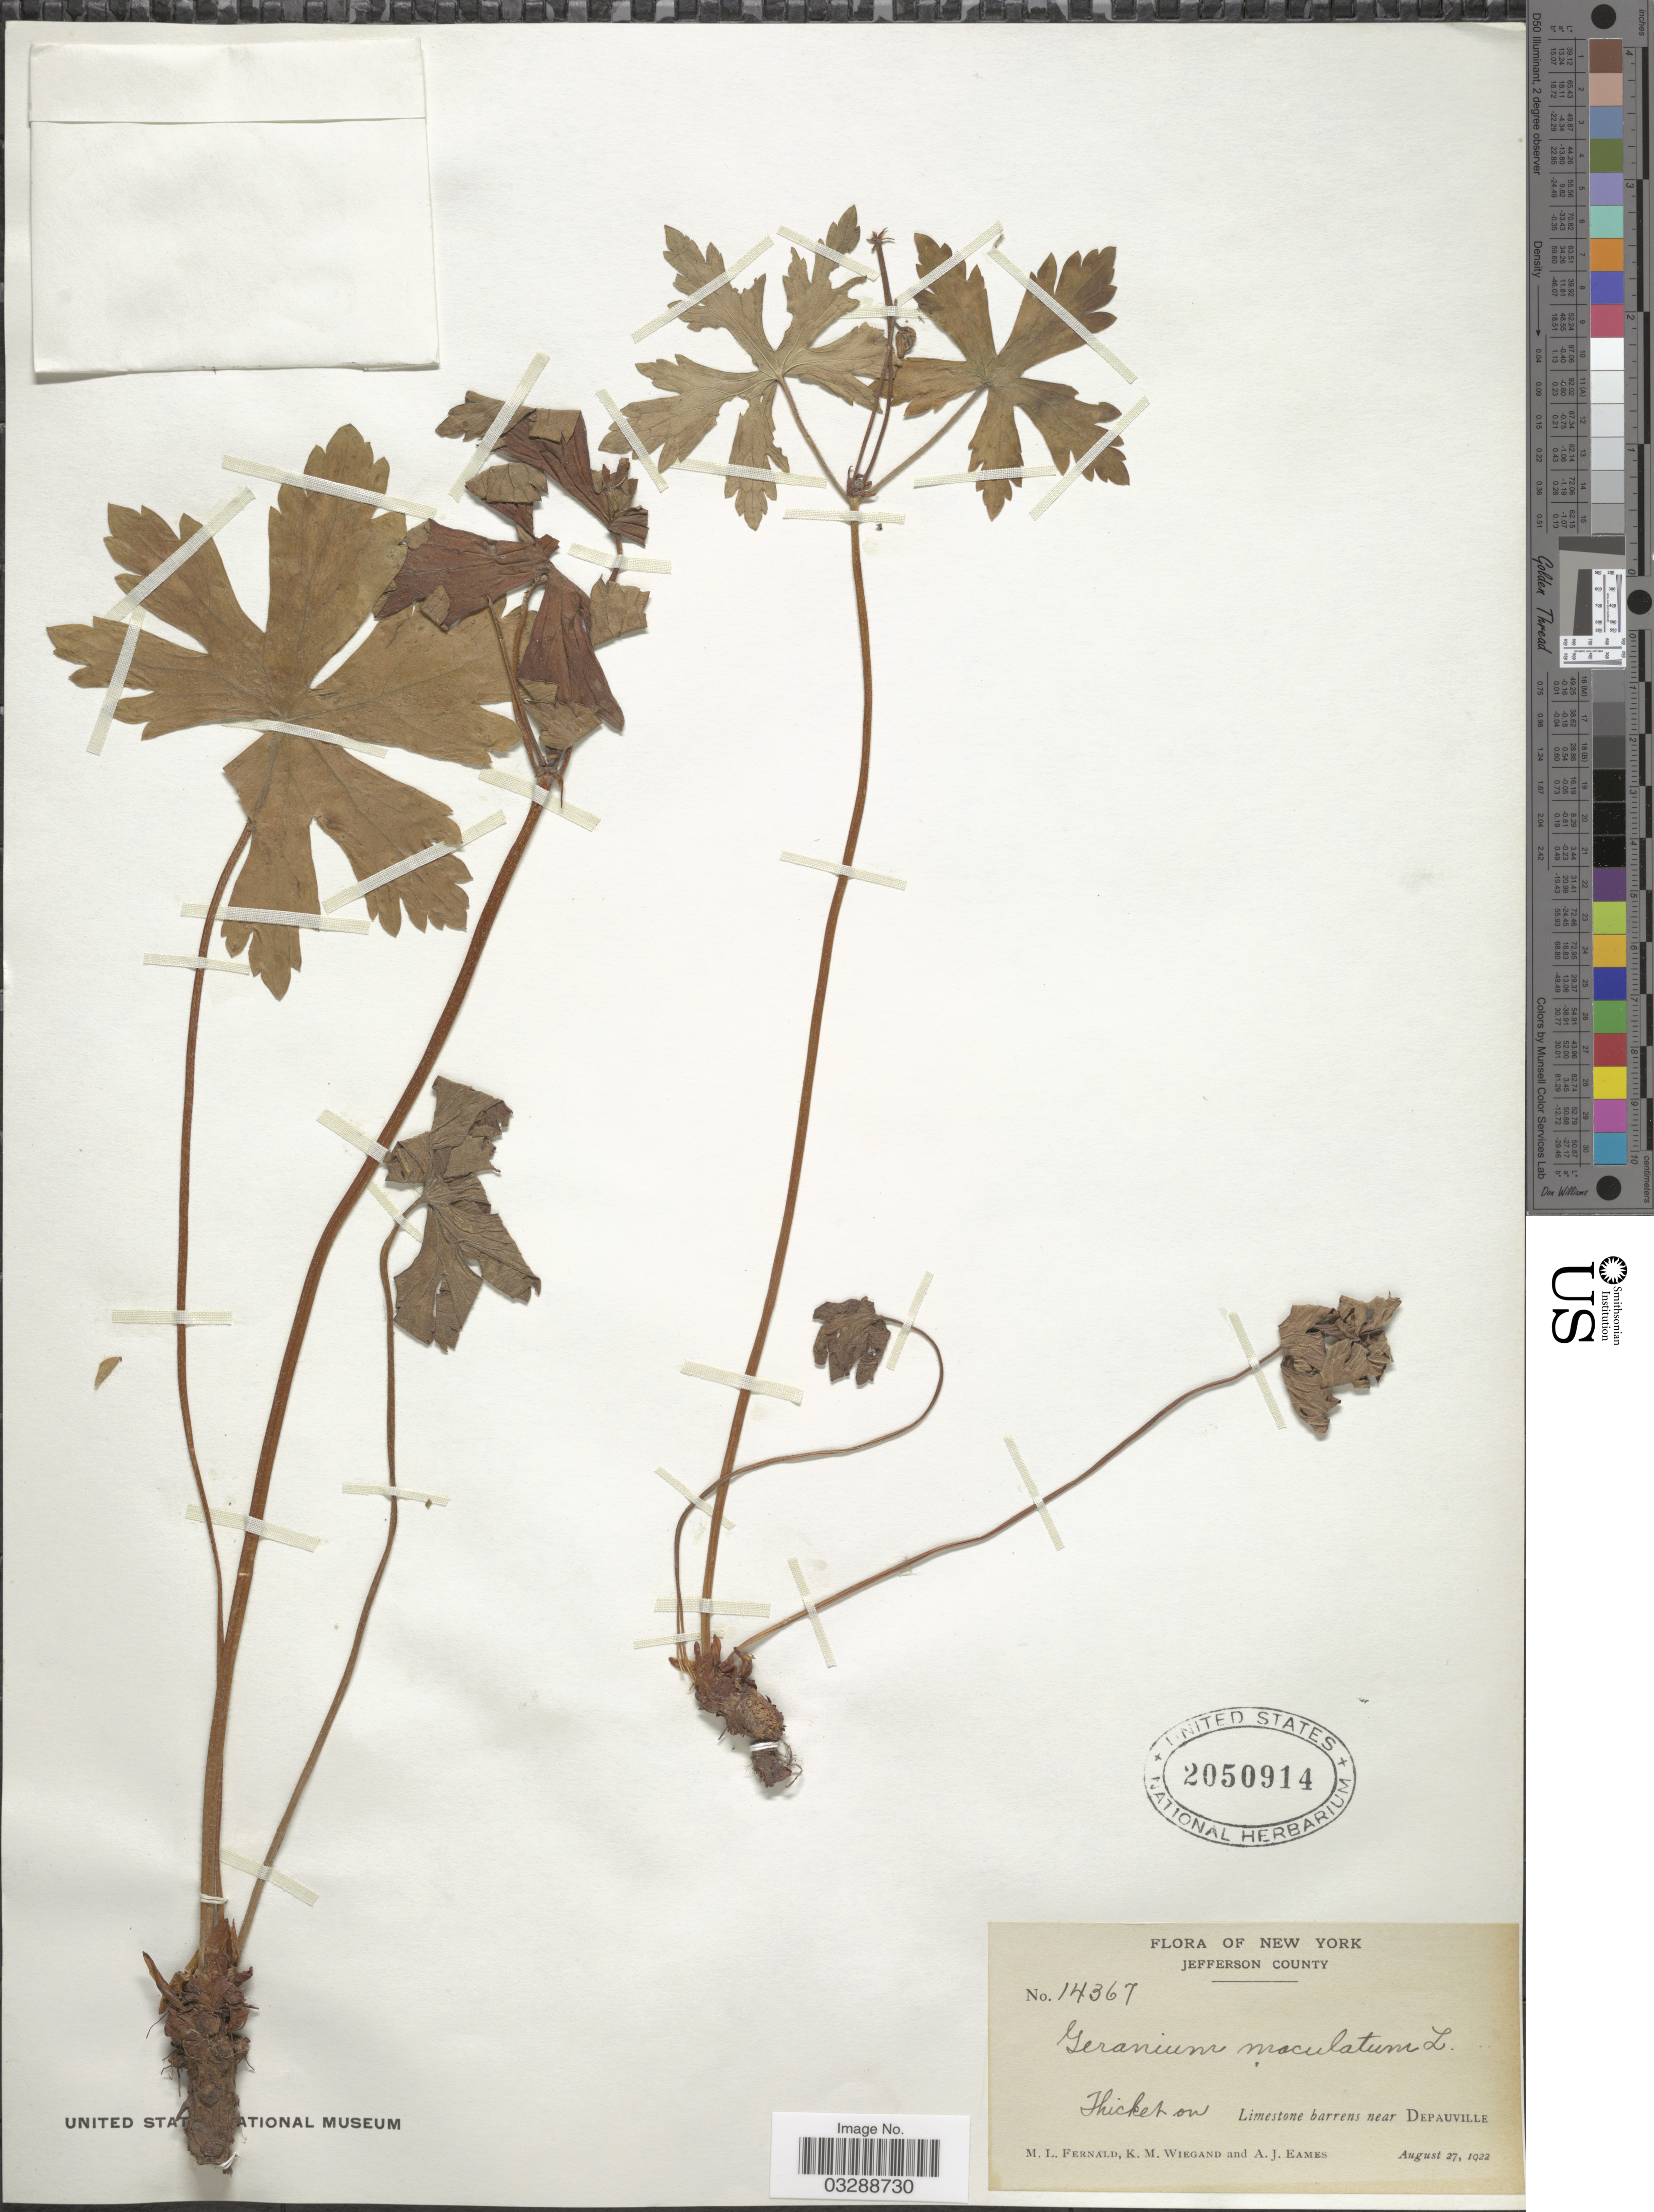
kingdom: Plantae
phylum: Tracheophyta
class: Magnoliopsida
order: Geraniales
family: Geraniaceae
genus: Geranium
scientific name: Geranium maculatum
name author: L.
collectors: M. L. Fernald, K. M. Wiegand & A. J. Eames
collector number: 14367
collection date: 1922-08-27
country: United States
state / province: New York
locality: Jefferson County, Thicket on Limestone barrens near Depauville.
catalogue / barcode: US 2050914